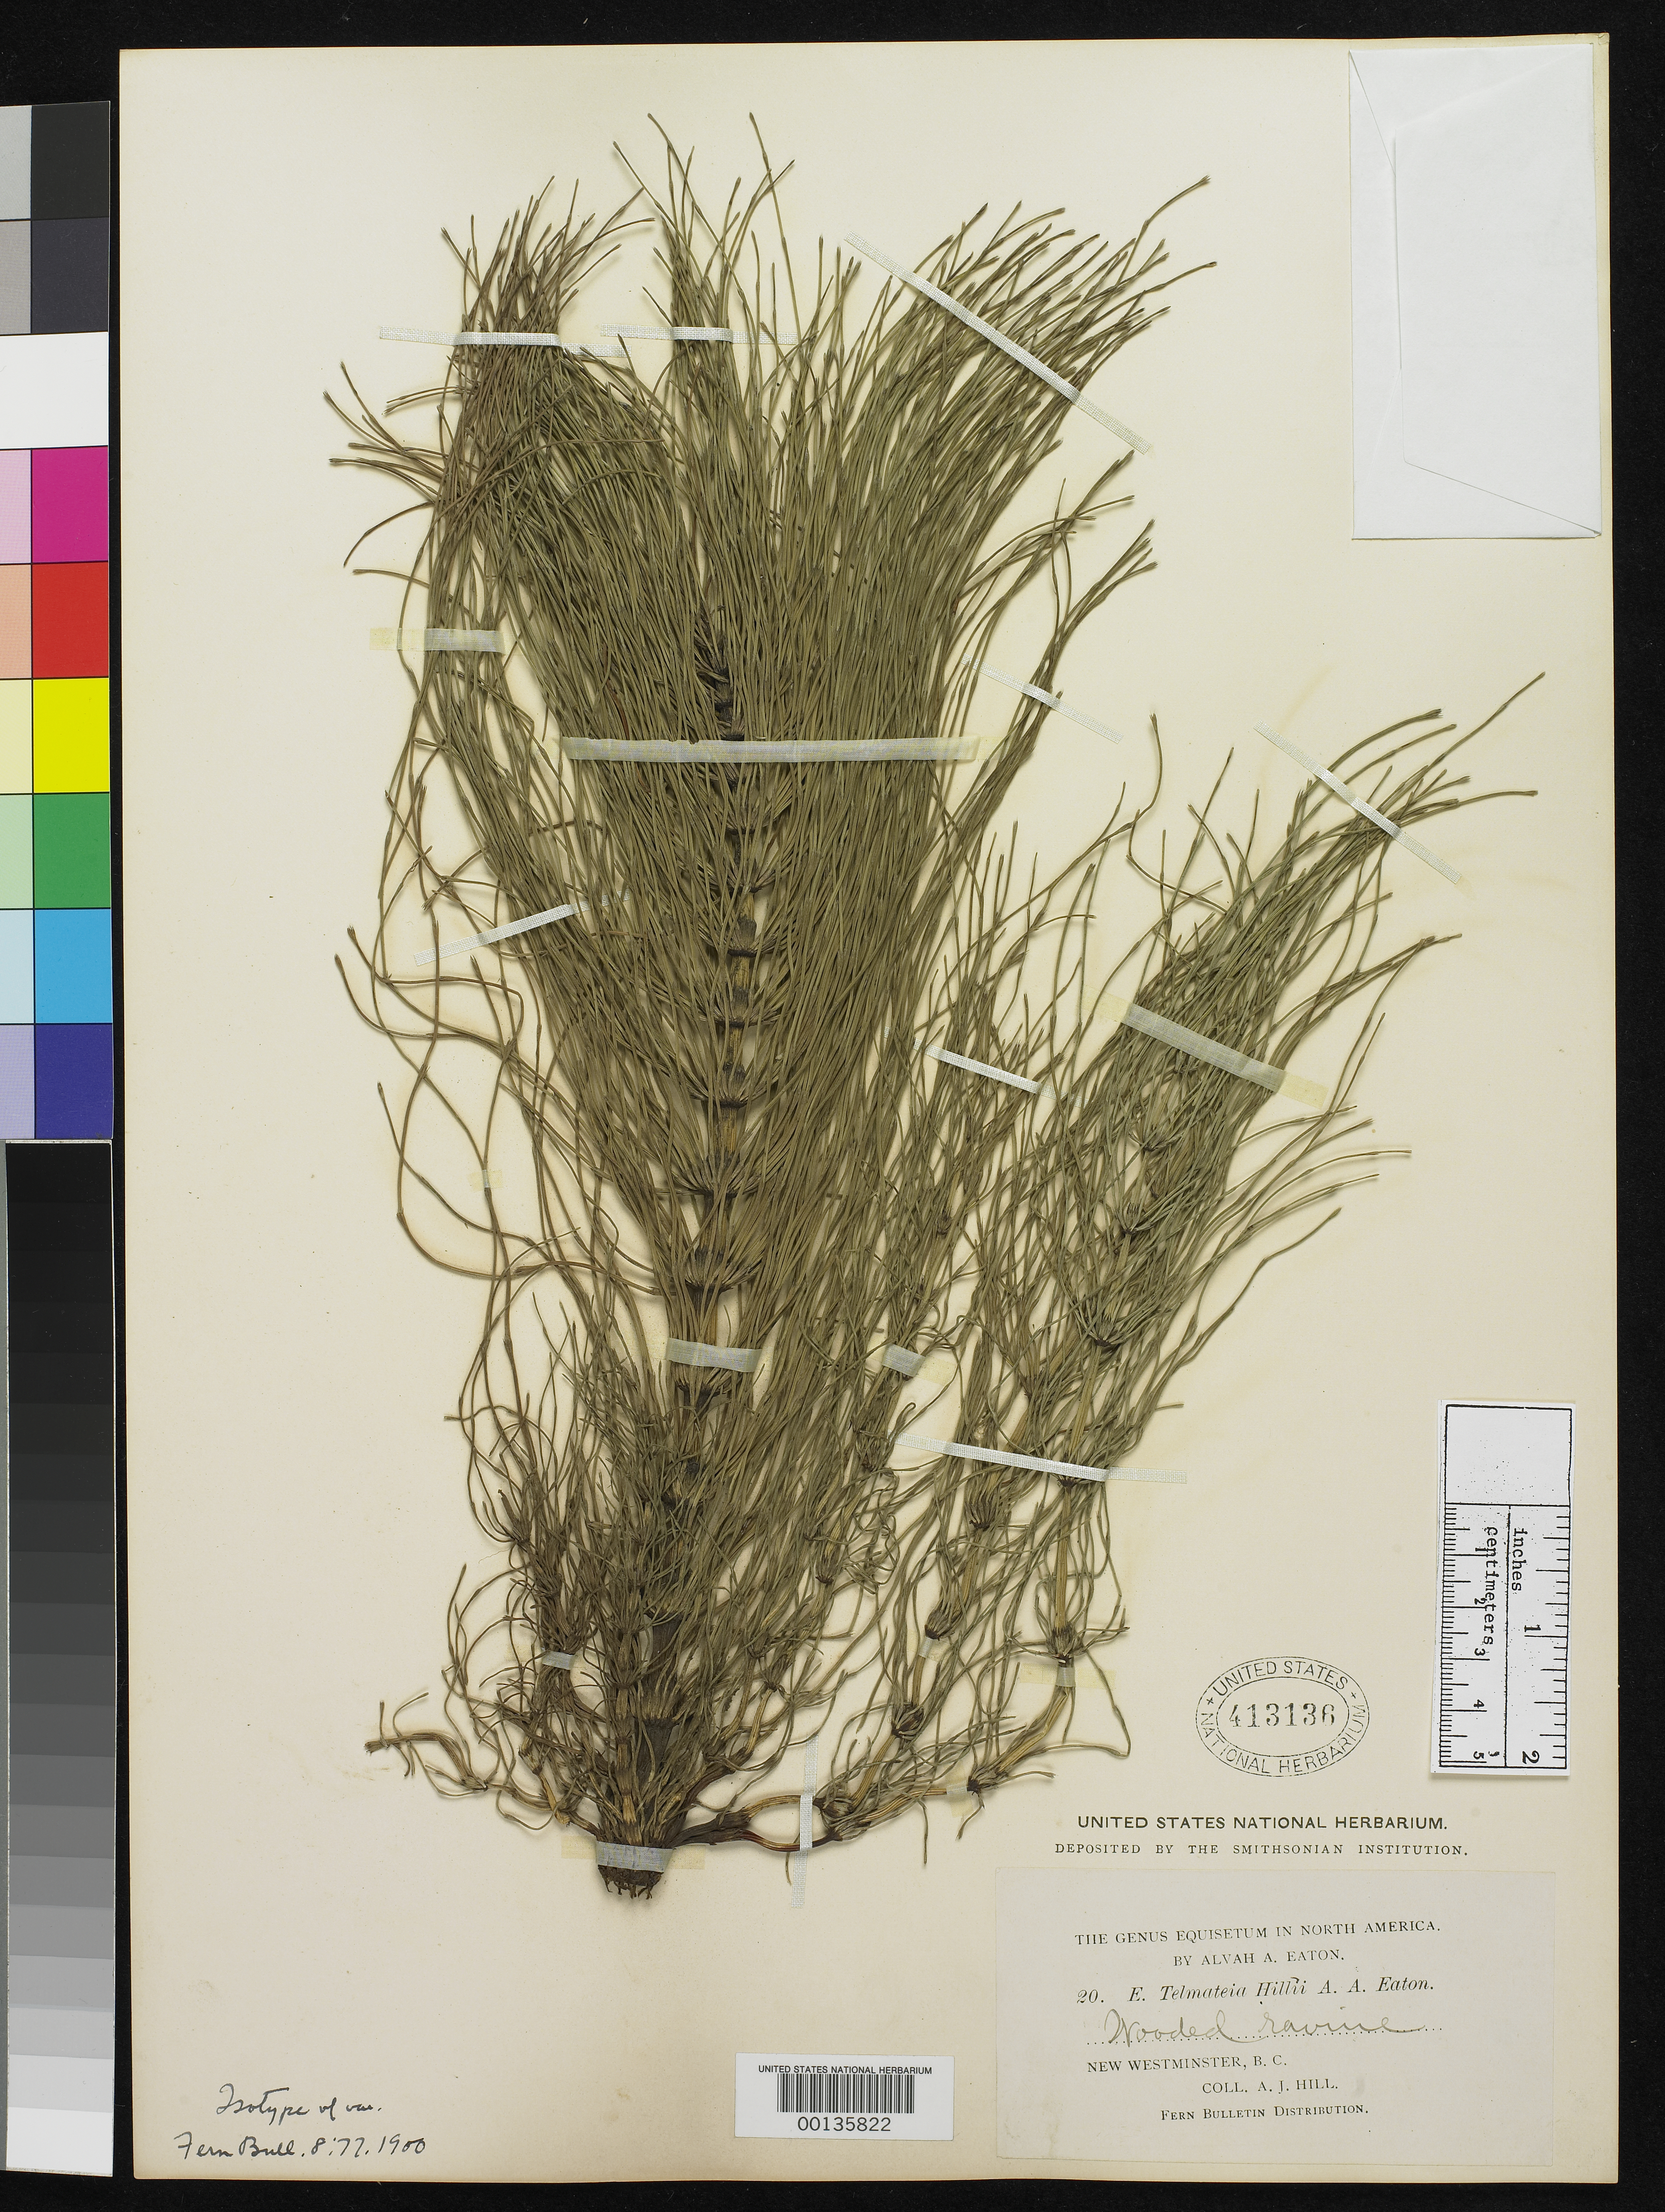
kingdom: Plantae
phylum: Tracheophyta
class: Polypodiopsida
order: Equisetales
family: Equisetaceae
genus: Equisetum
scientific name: Equisetum telmateia var. hillii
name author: A.A. Eaton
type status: Type Collection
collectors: A. Hill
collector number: Eaton Equiset Distr. 20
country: Canada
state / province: British Columbia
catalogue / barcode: US 413136